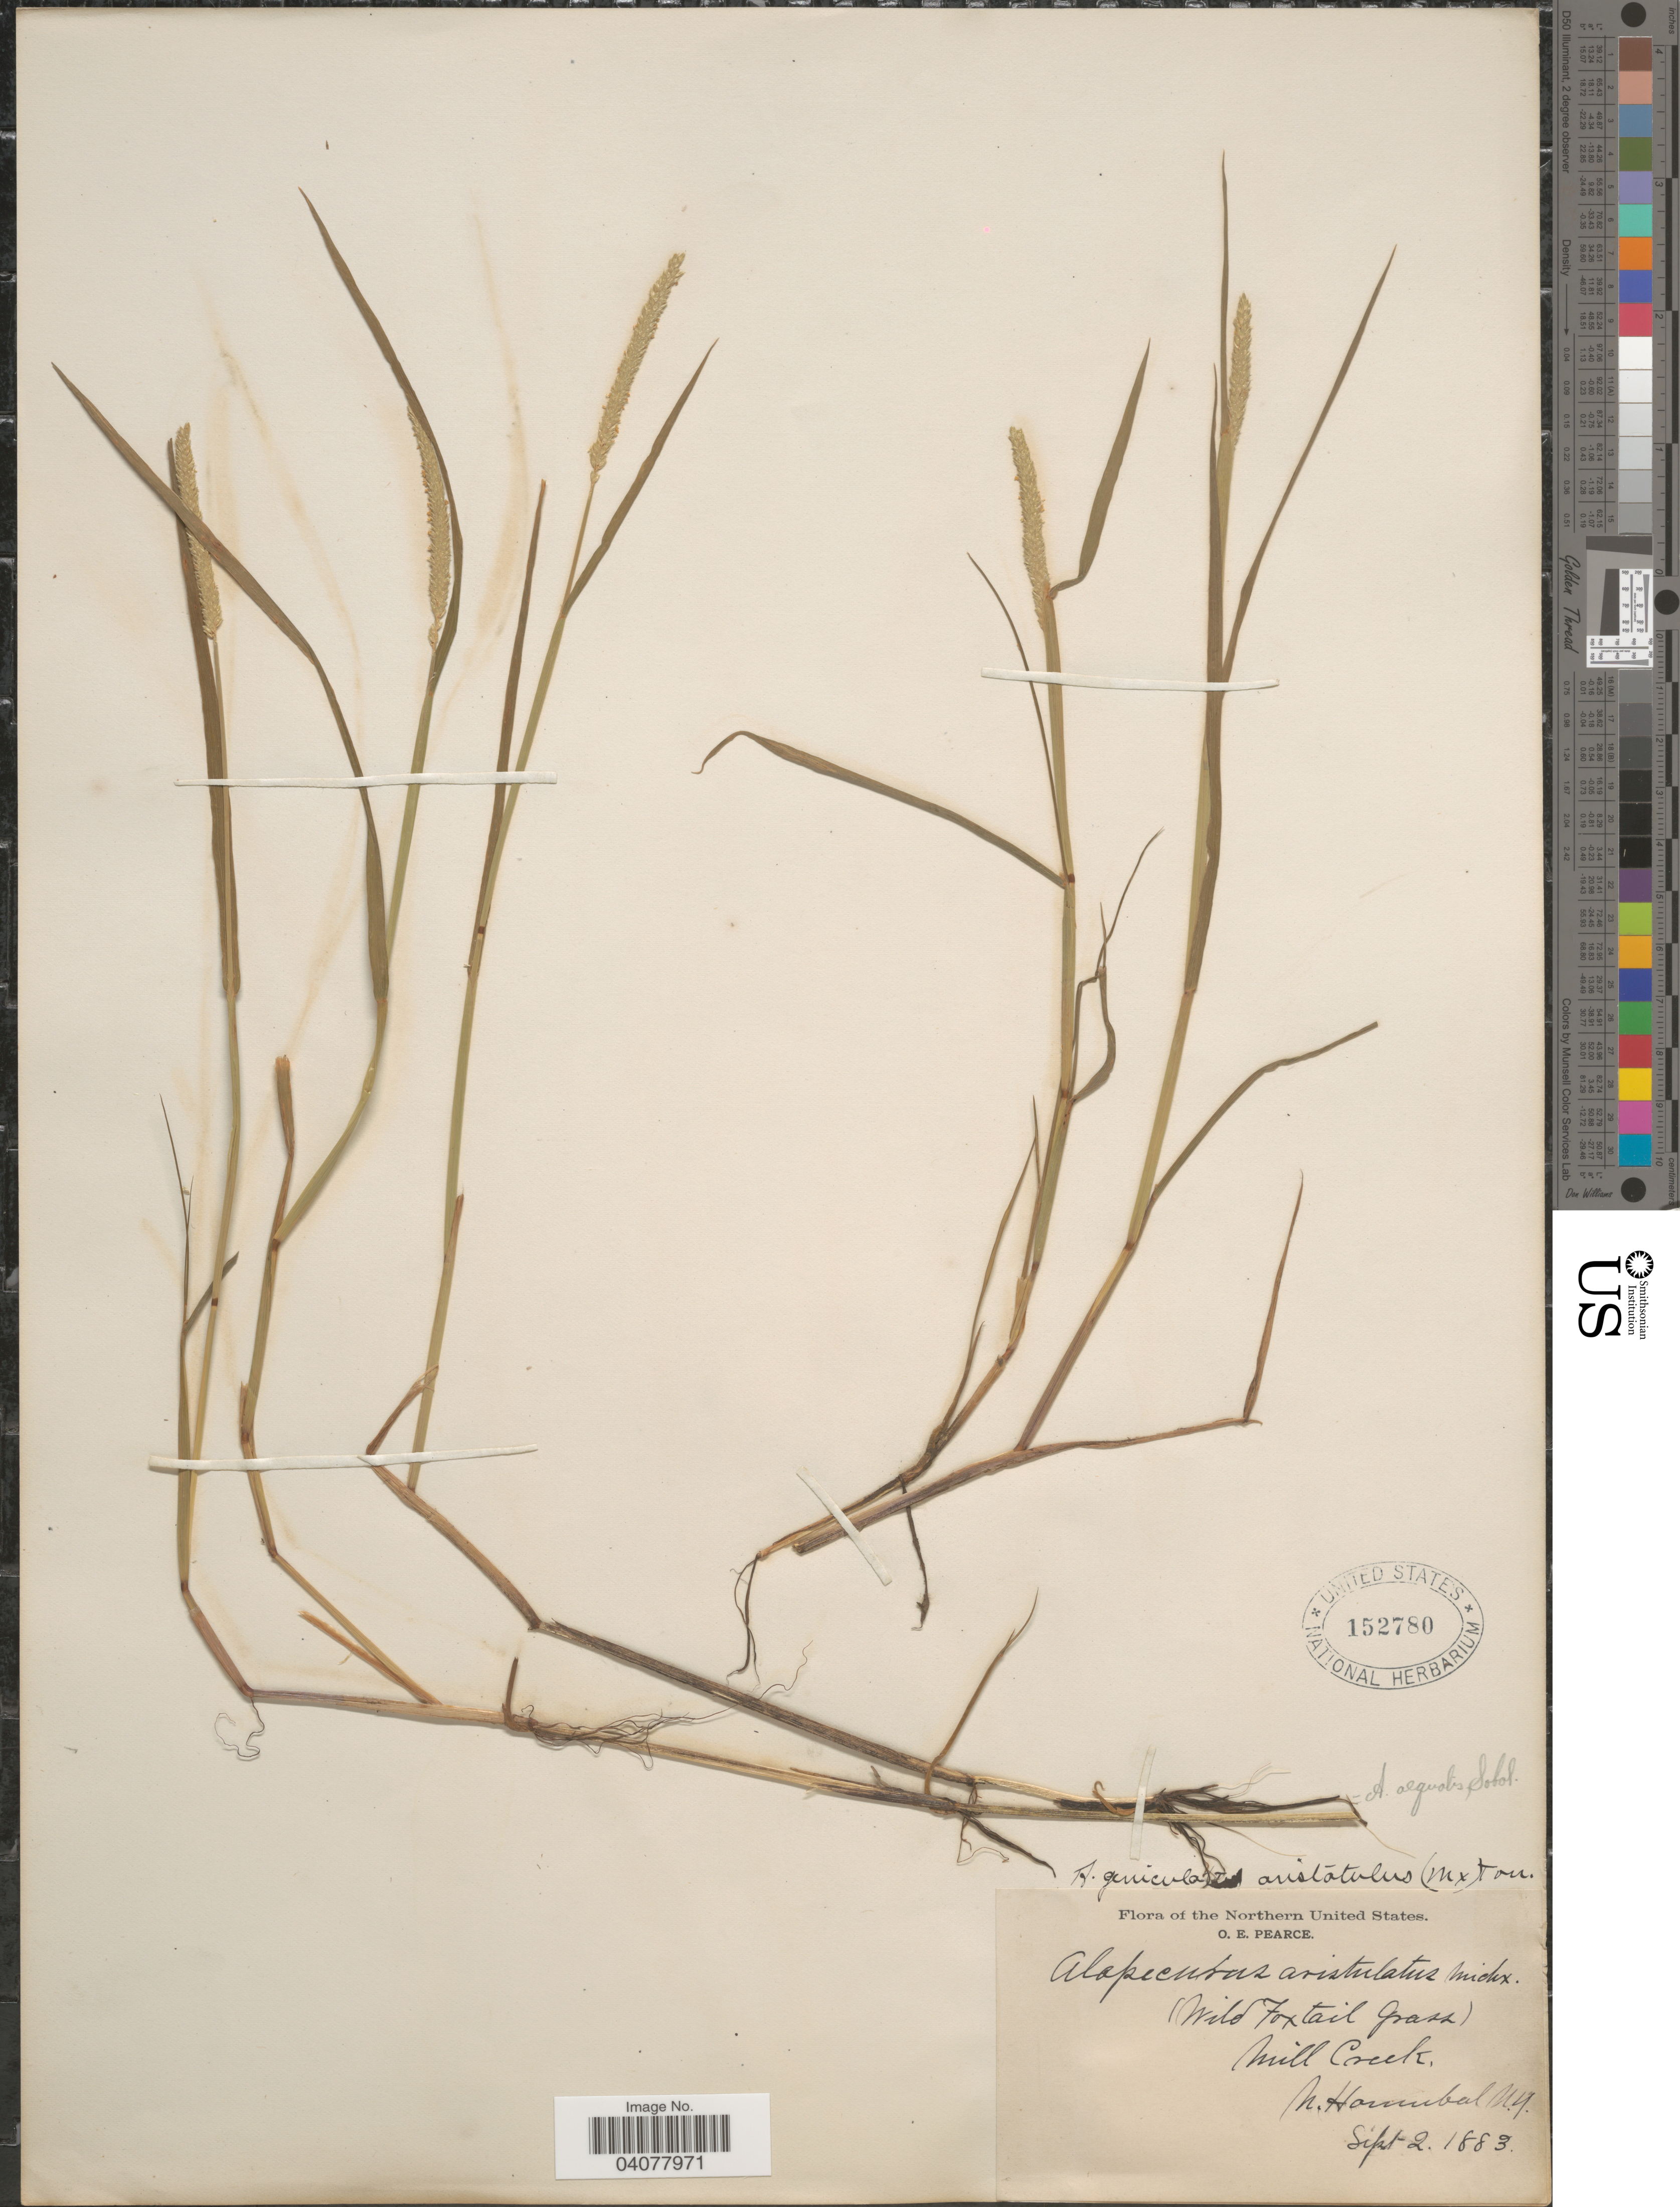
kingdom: Plantae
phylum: Tracheophyta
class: Liliopsida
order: Poales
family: Poaceae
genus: Alopecurus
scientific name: Alopecurus aequalis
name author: Sobol.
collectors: O. E. Pearce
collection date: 1883-09-02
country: United States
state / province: New York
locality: Northern United States. Mill Creek, N. Hannibal.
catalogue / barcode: US 152780